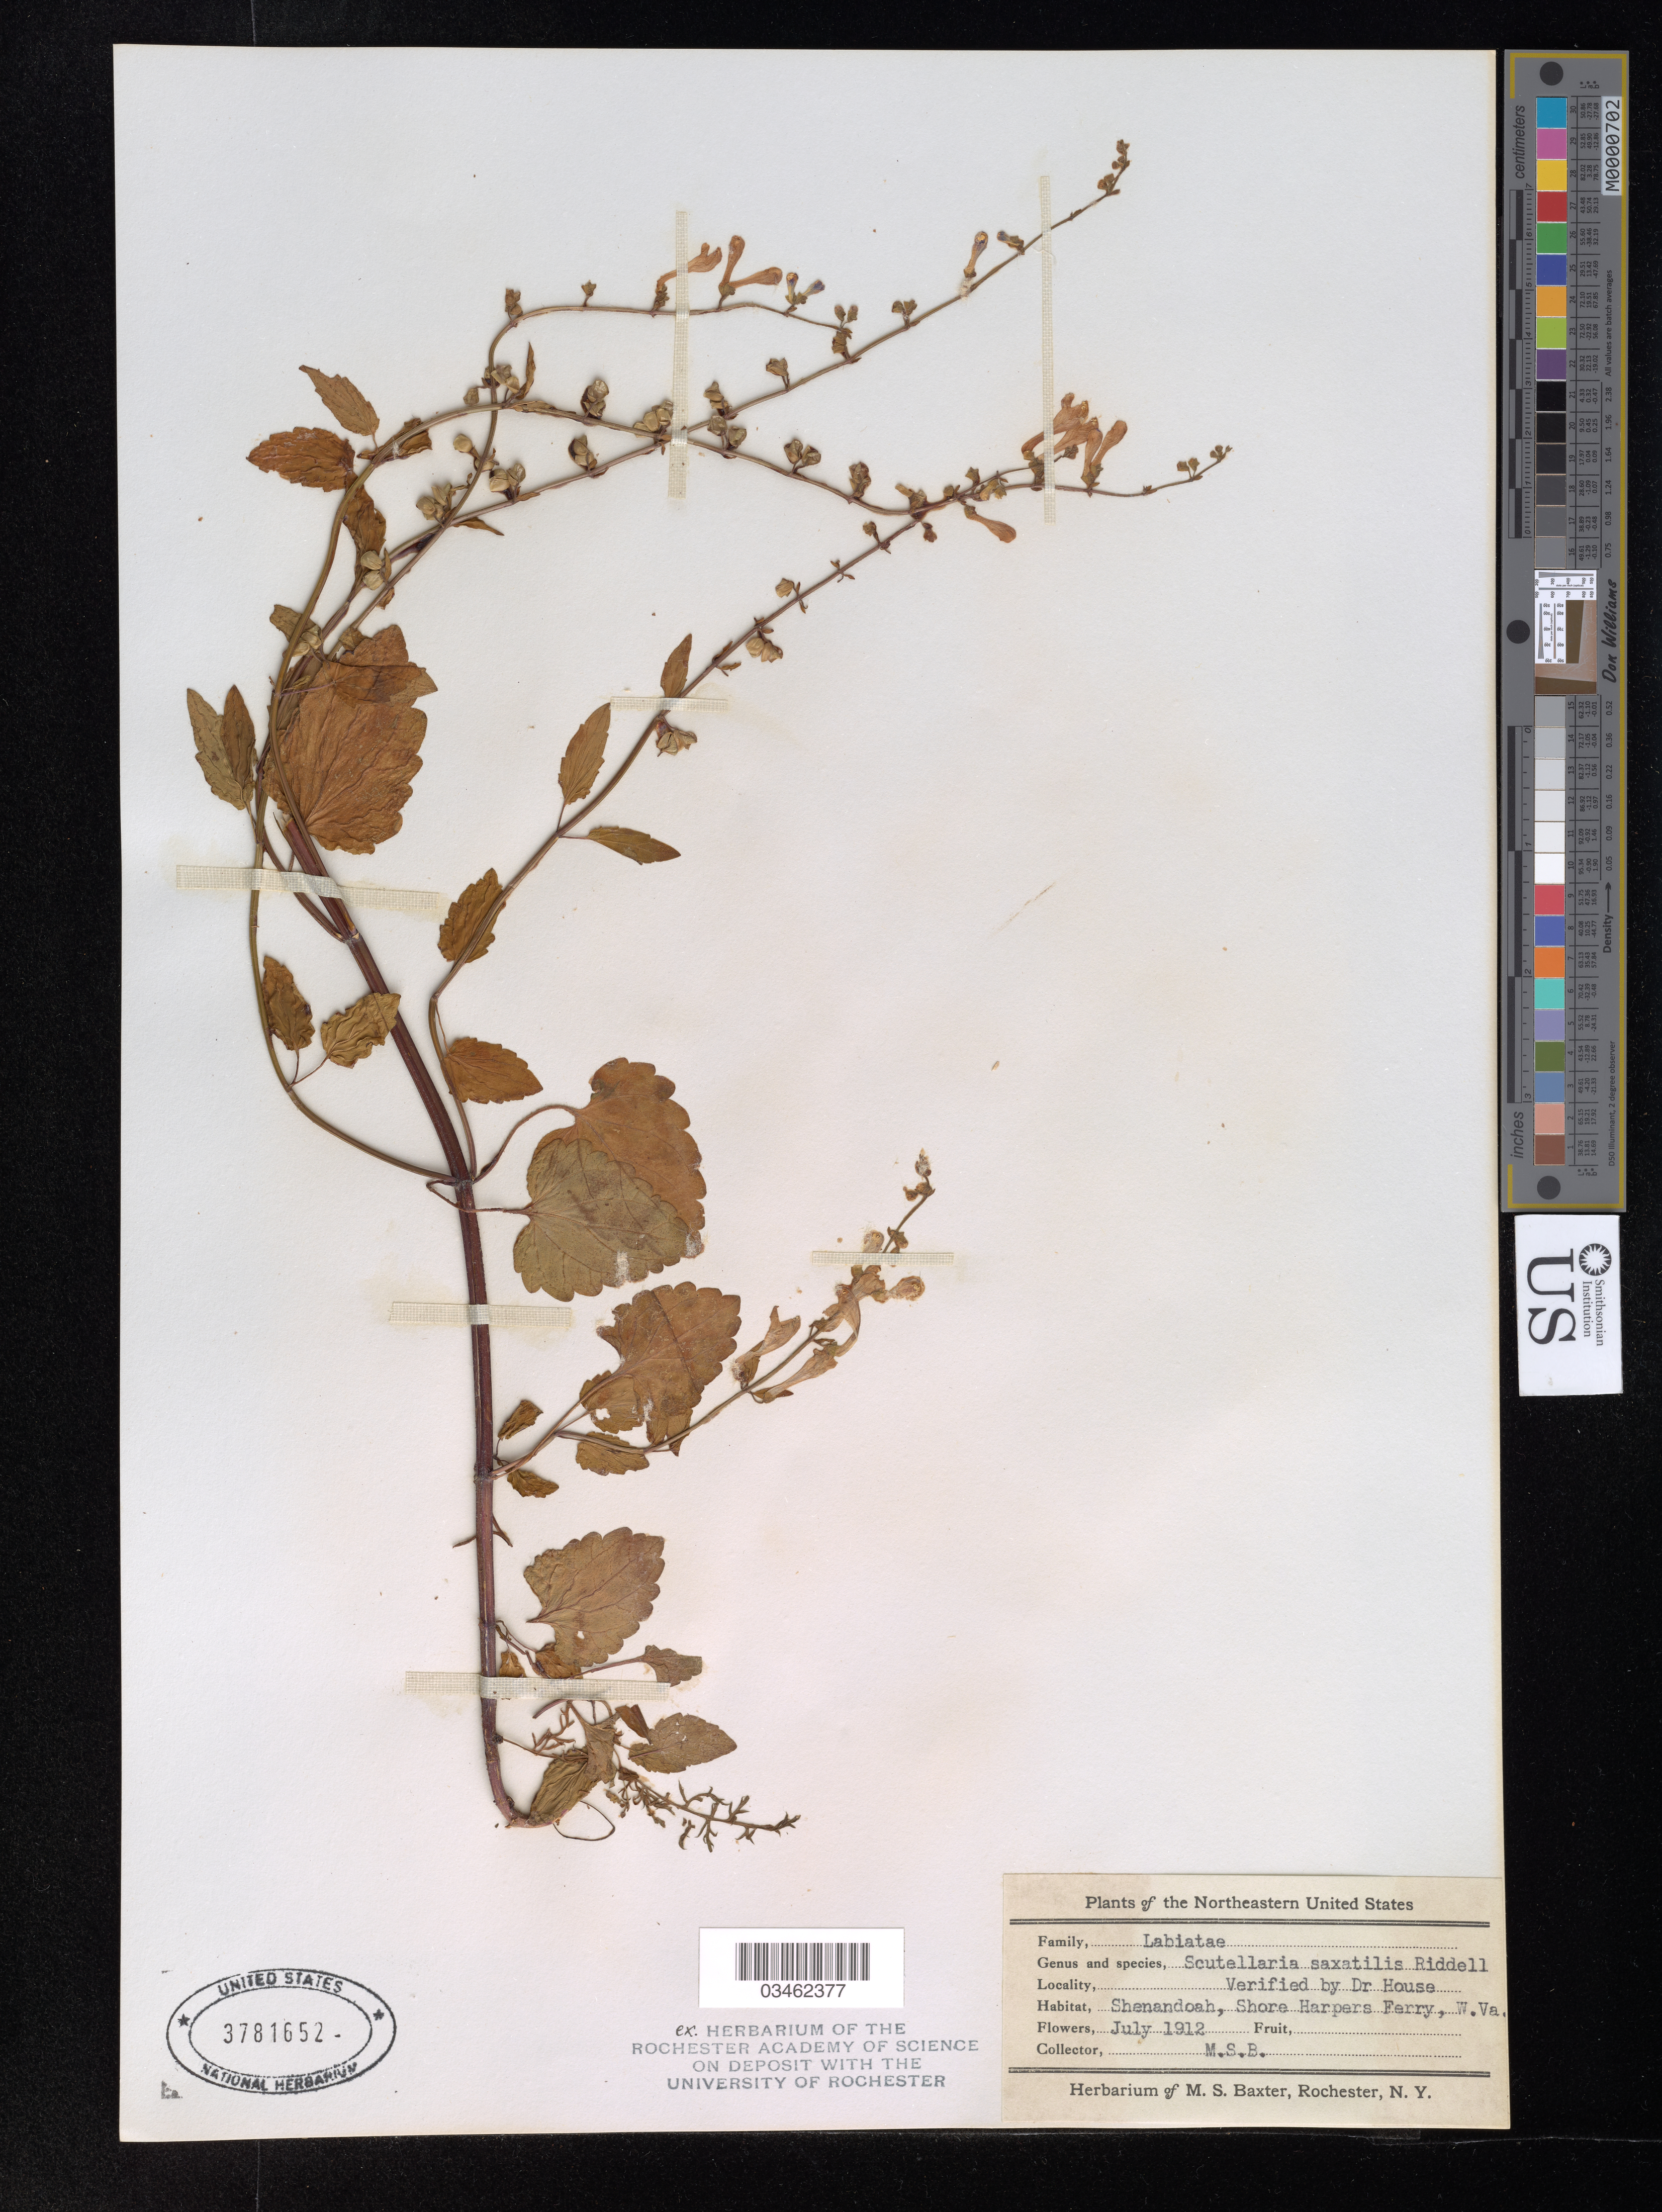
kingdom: Plantae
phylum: Tracheophyta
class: Magnoliopsida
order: Lamiales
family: Lamiaceae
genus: Scutellaria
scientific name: Scutellaria saxatilis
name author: Riddell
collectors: M. Baxter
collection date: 1912-07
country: United States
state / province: West Virginia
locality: Shenandoah, Shore Harpers Ferry.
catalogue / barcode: US 3781652